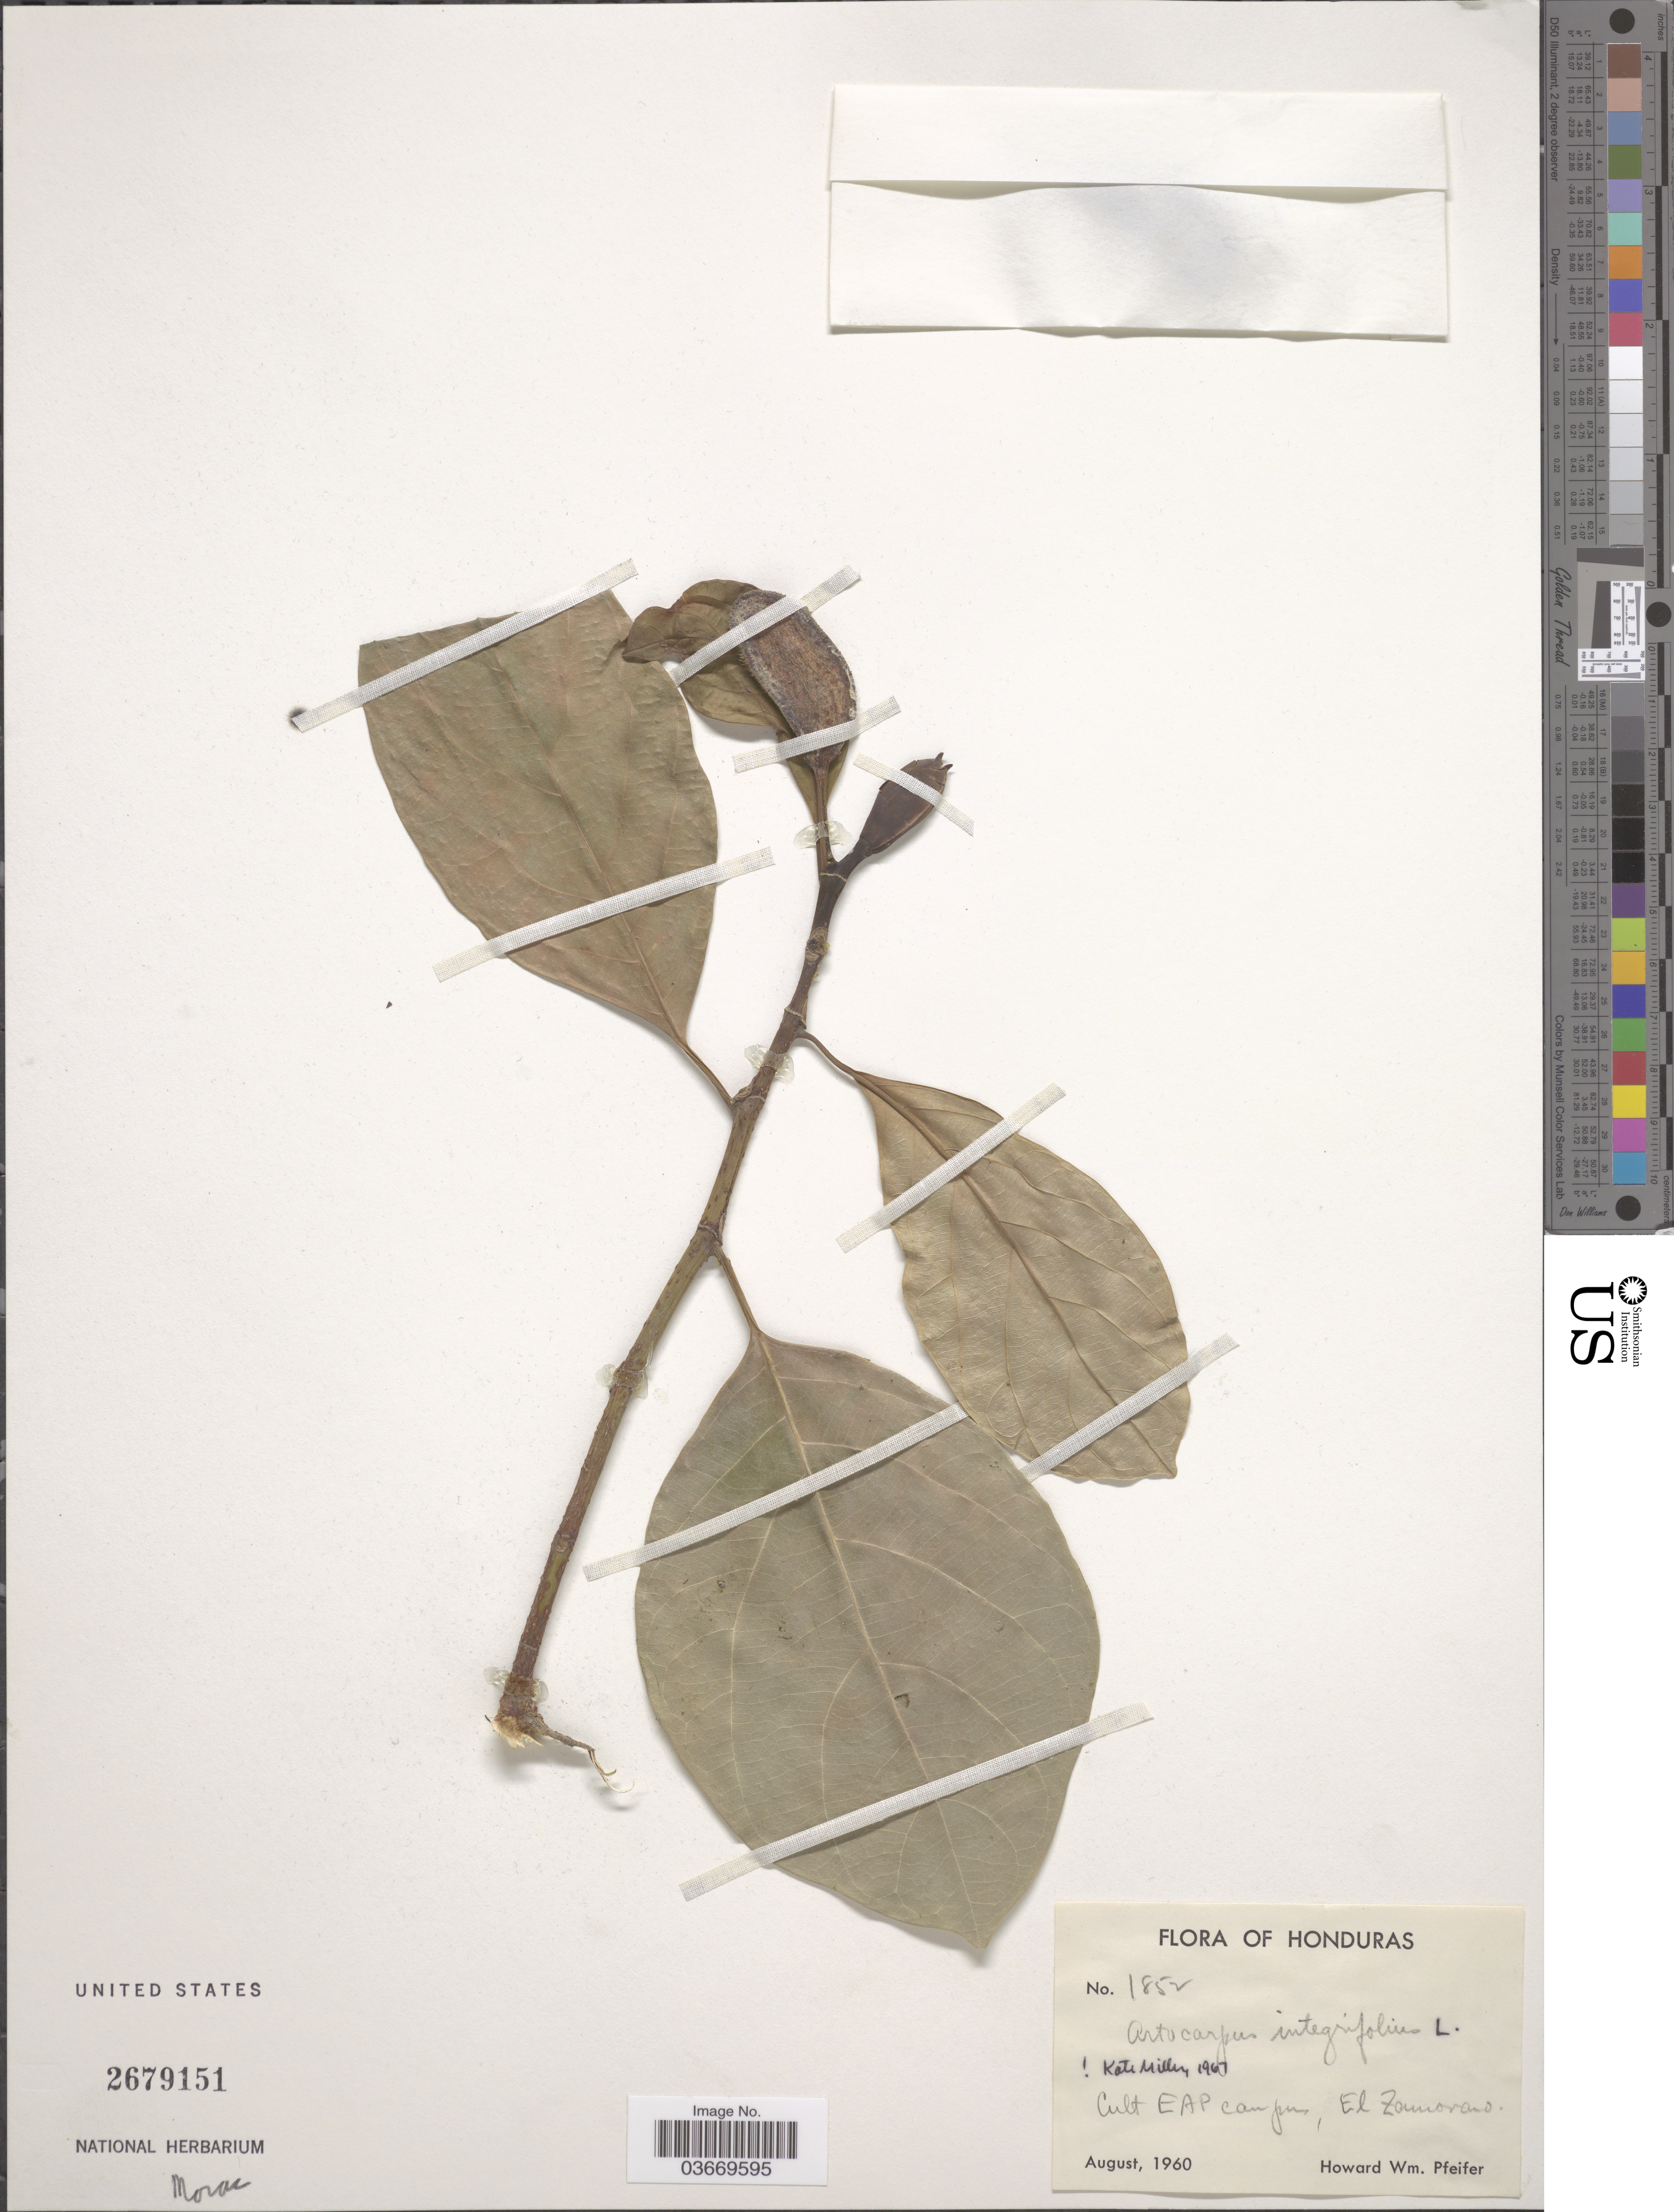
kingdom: Plantae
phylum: Tracheophyta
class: Magnoliopsida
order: Rosales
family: Moraceae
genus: Artocarpus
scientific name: Artocarpus integrifolius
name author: L. f.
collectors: H. W. Pfeifer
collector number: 1882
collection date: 1960-08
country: Honduras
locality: EAP campus, El Zamorano.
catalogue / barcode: US 2679151